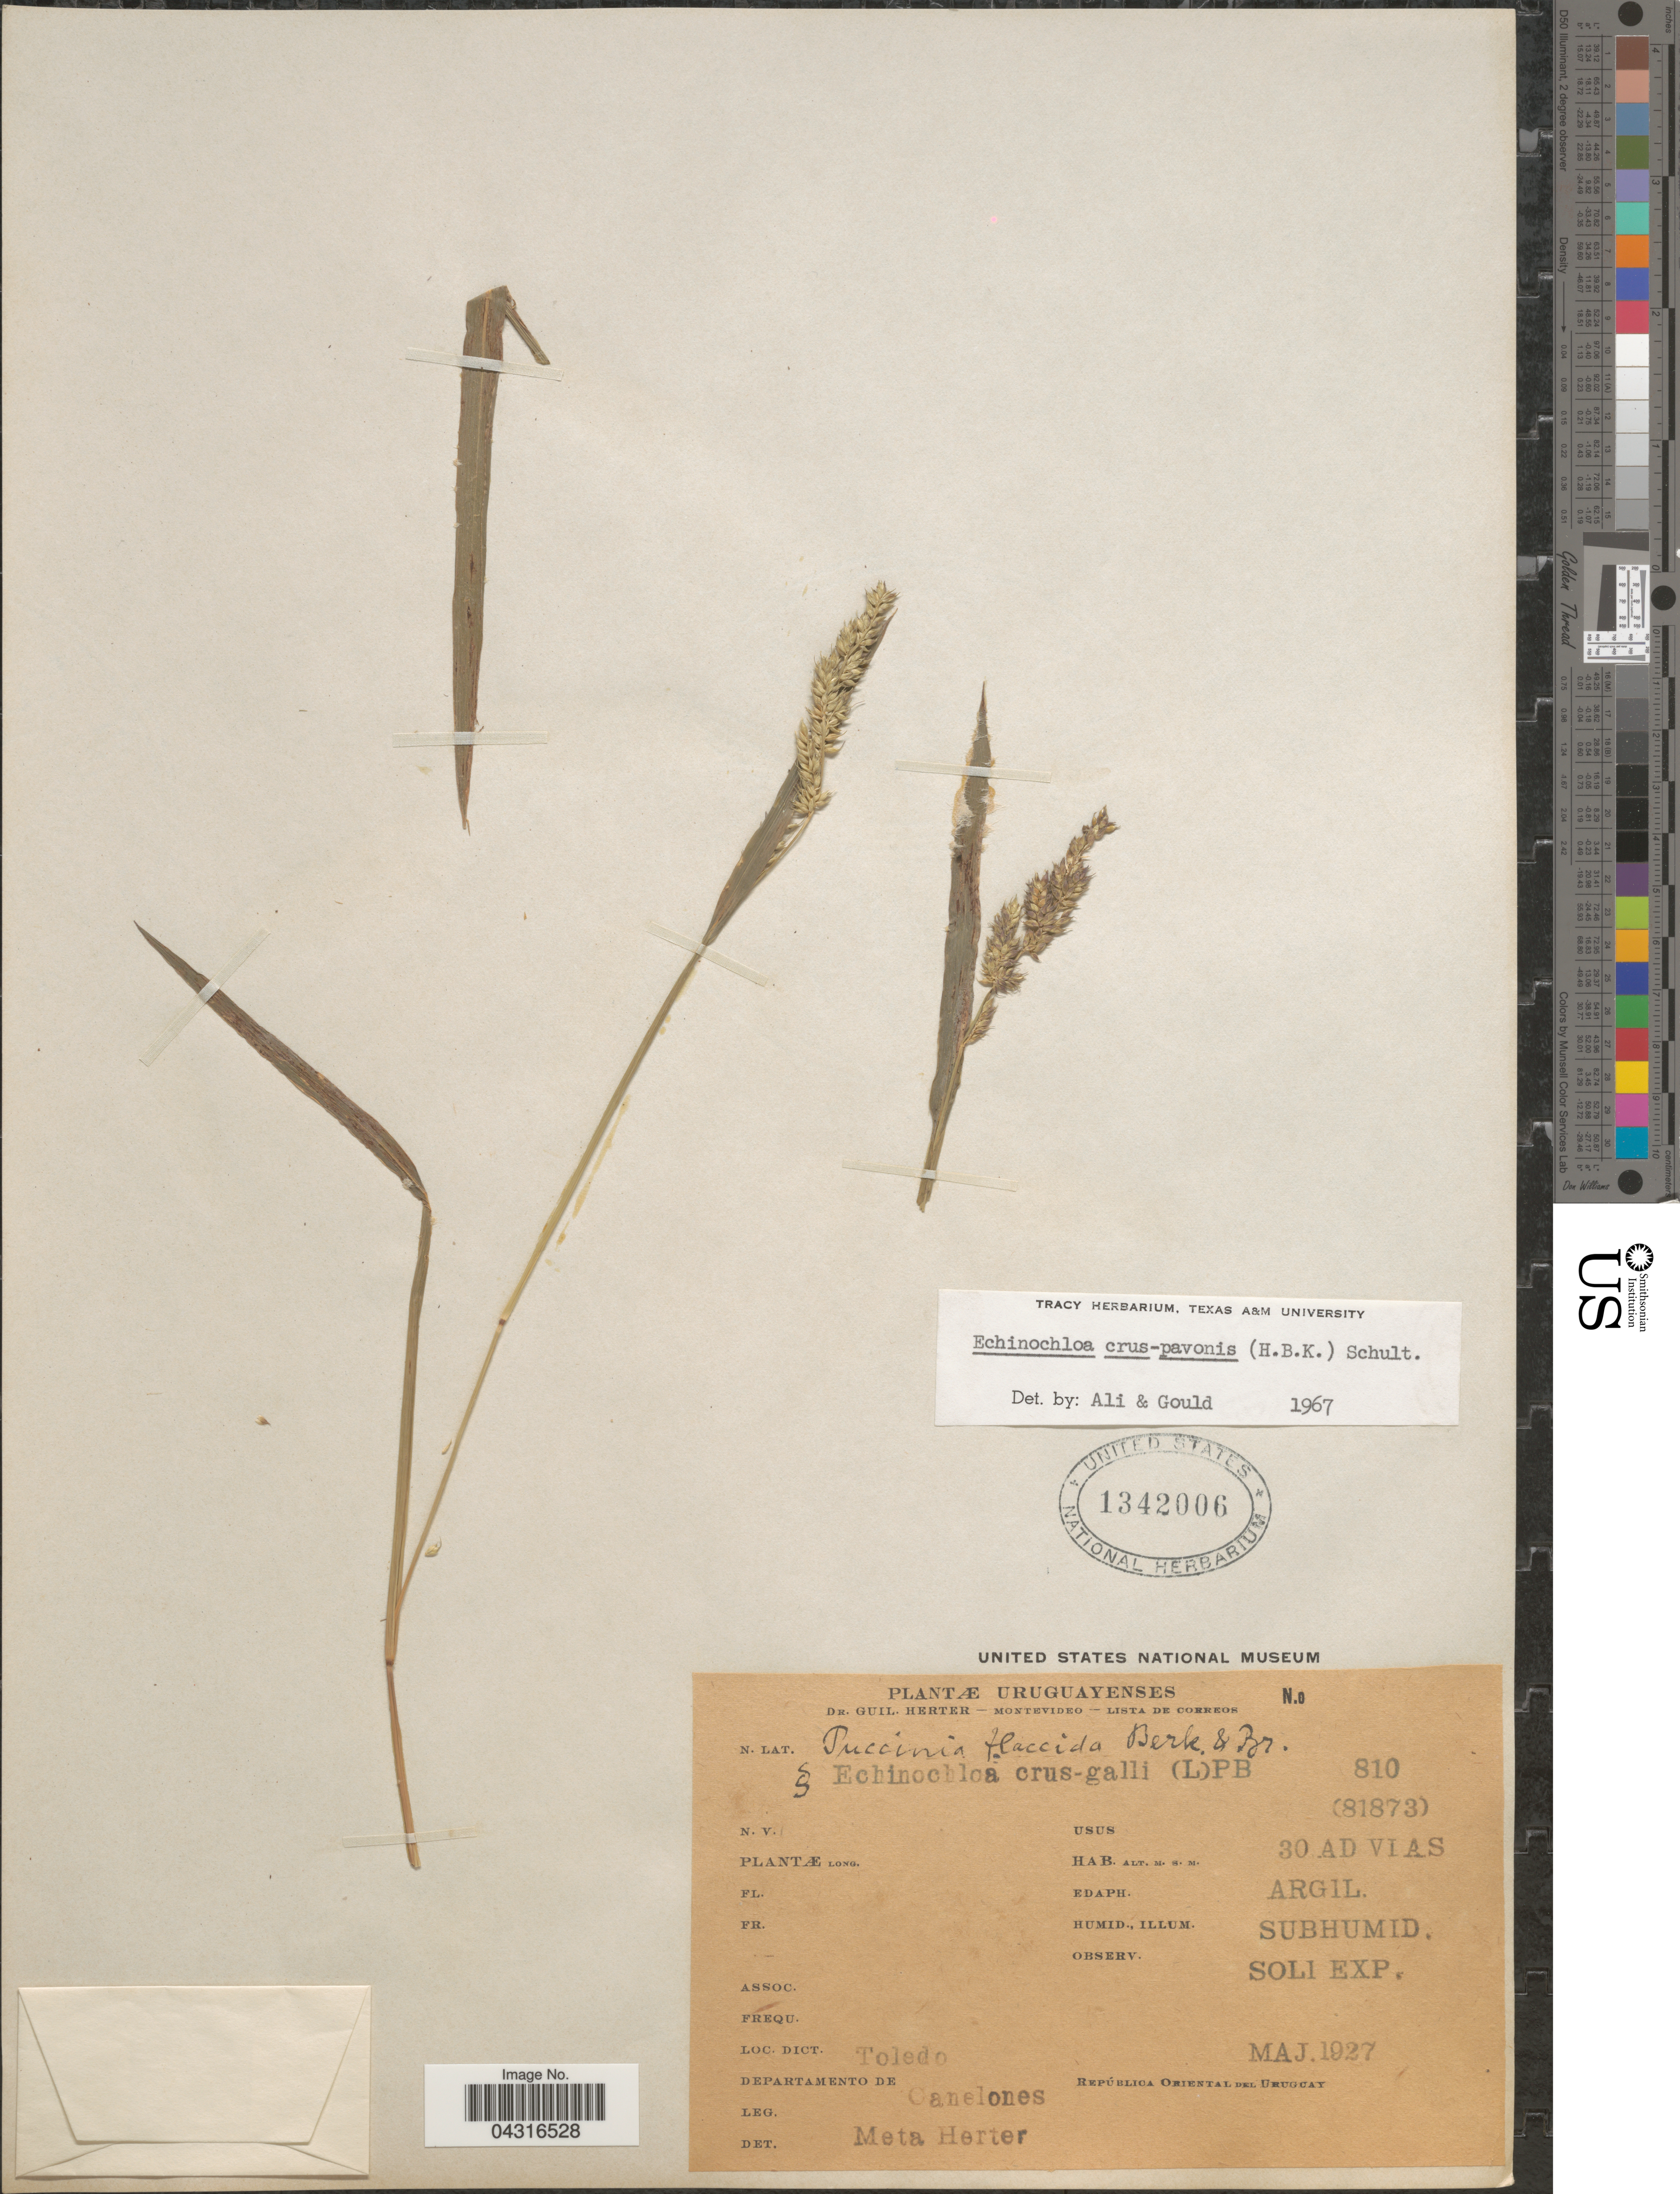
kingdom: Plantae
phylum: Tracheophyta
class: Liliopsida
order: Poales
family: Poaceae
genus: Echinochloa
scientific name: Echinochloa crus-pavonis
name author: (Kunth) Schult.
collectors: M. Herter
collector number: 810(81873)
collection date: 1927-05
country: Uruguay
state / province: Canelones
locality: Toledo. Departamento de Canelones. República Oriental del Uruguay.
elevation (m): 30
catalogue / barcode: US 1342006